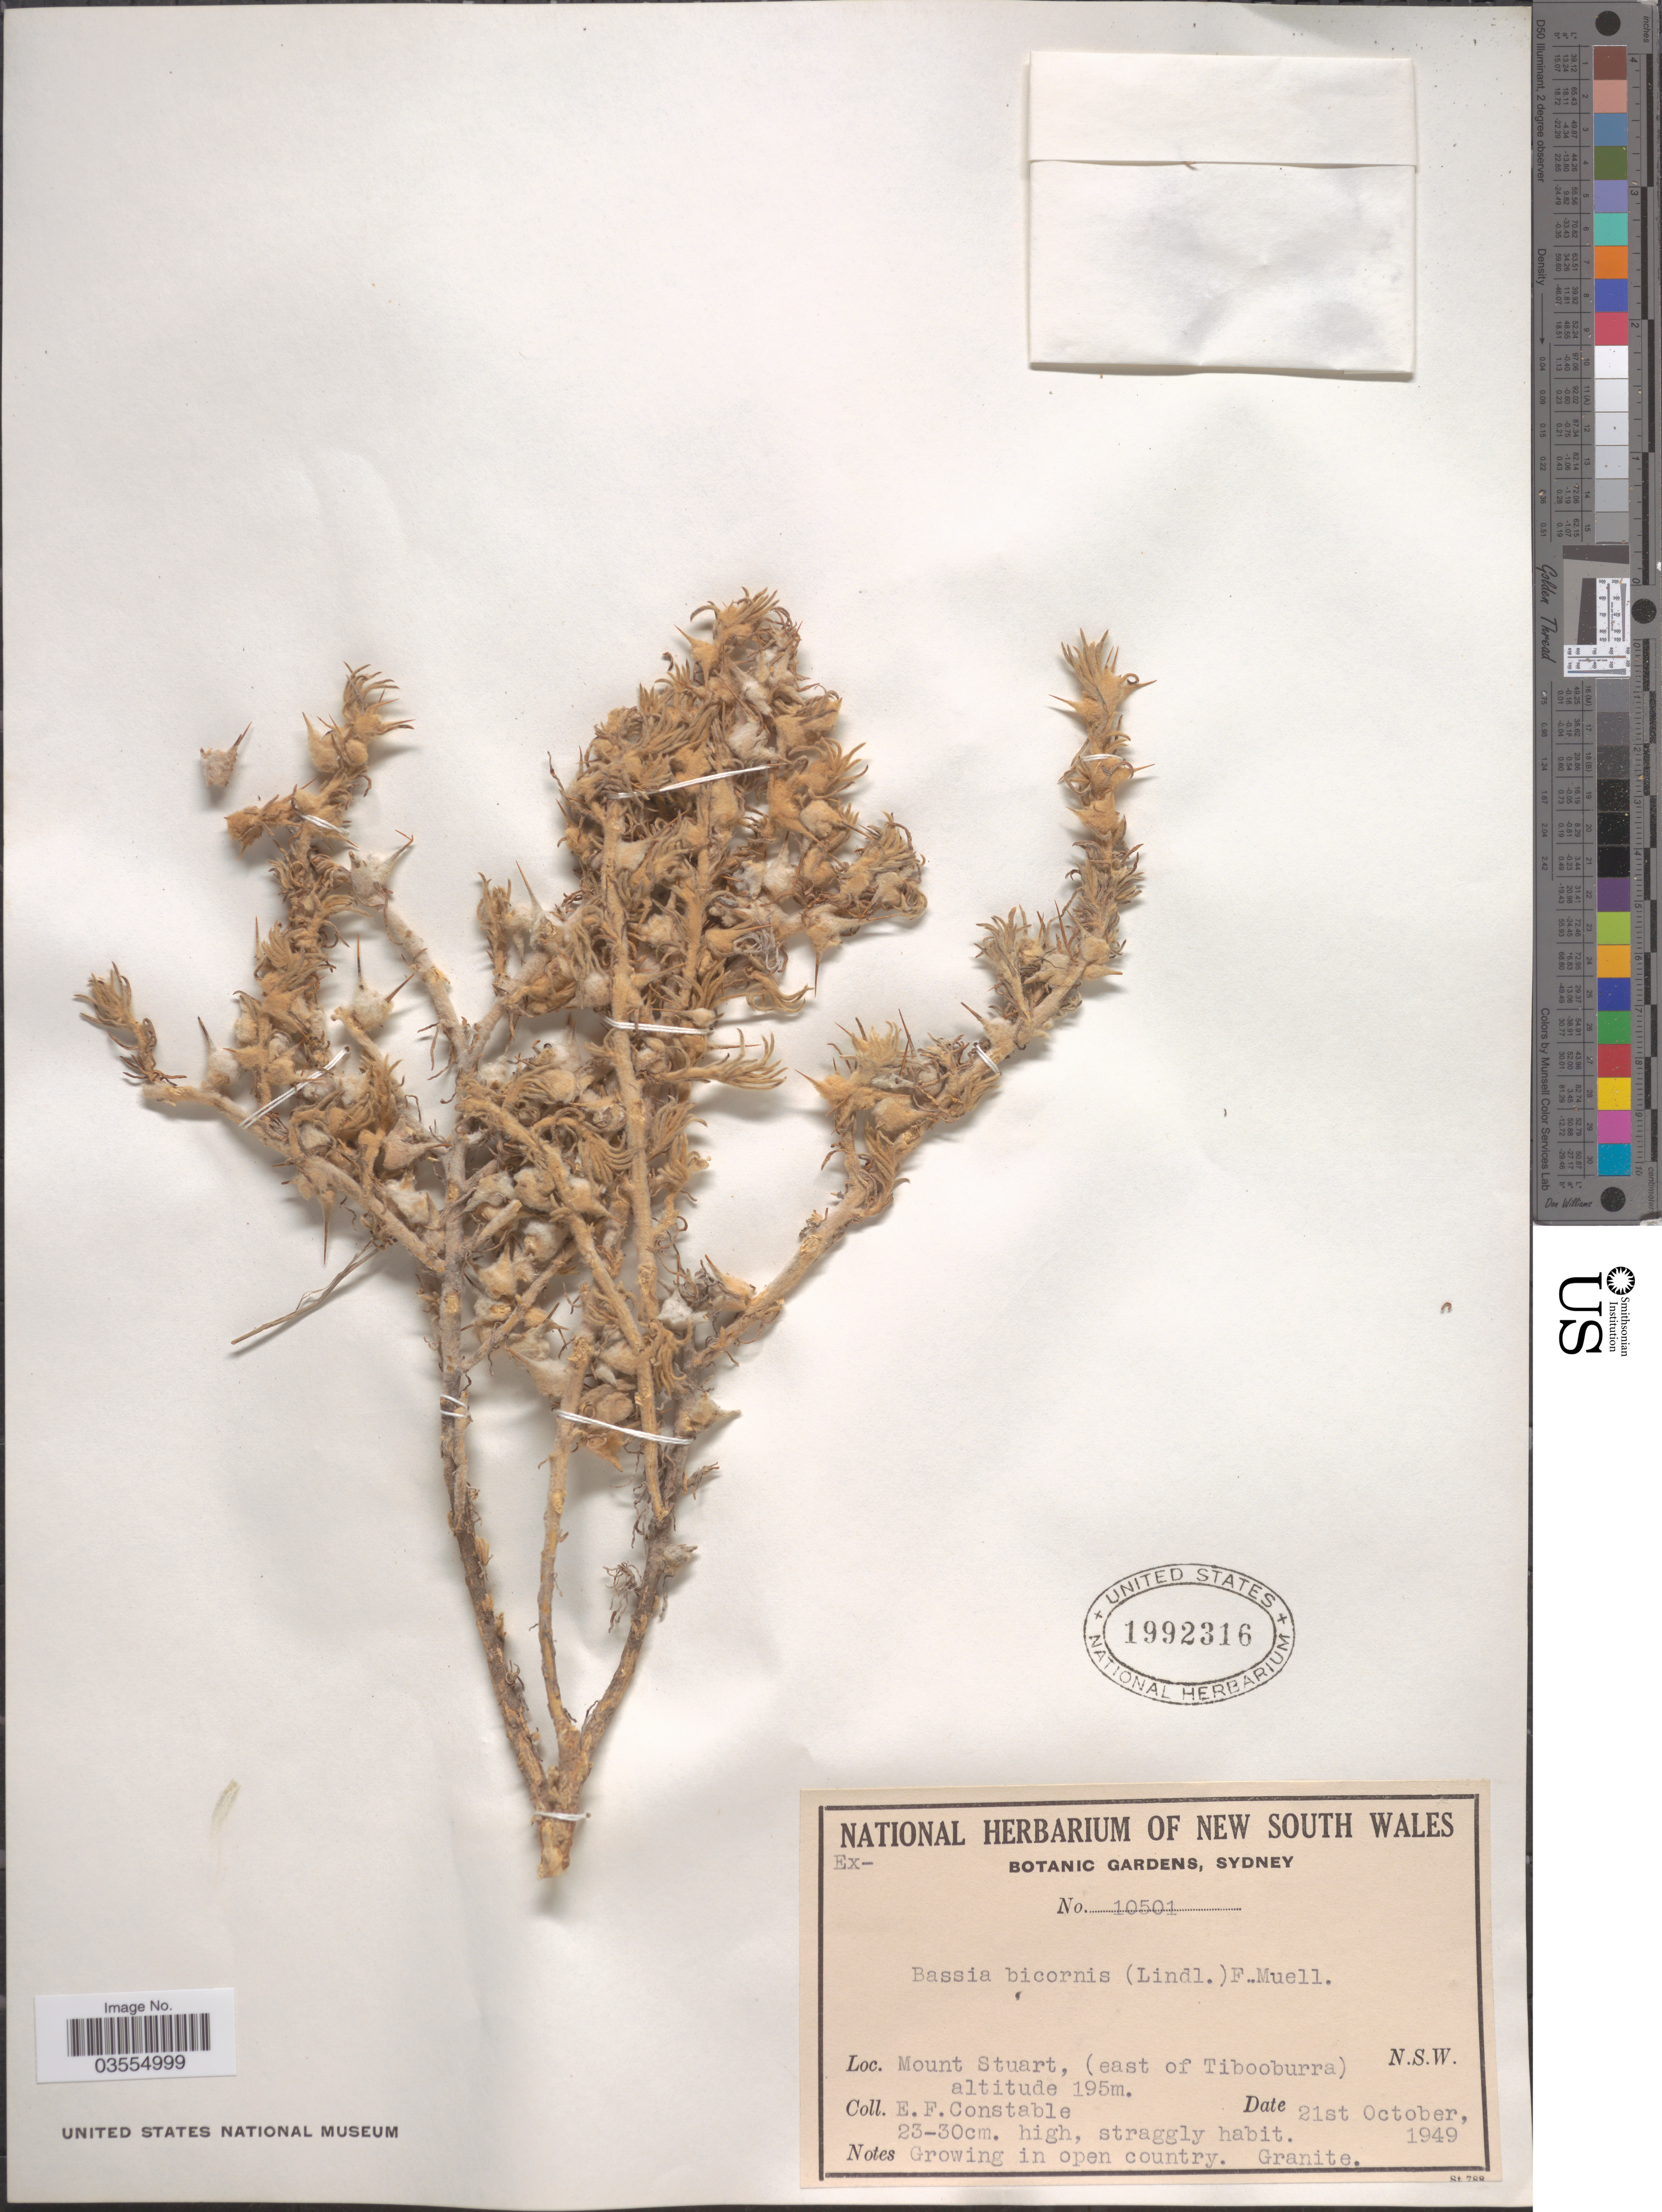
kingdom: Plantae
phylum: Tracheophyta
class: Magnoliopsida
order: Caryophyllales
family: Amaranthaceae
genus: Sclerolaena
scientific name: Sclerolaena bicornis var. bicornis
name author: Lindl.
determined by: Wilson, Paul G.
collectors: E. F. Constable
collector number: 10501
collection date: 1949-10-21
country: Australia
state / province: New South Wales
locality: Mount Stuart, (east of Tibooburra).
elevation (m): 195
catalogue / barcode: US 1992316